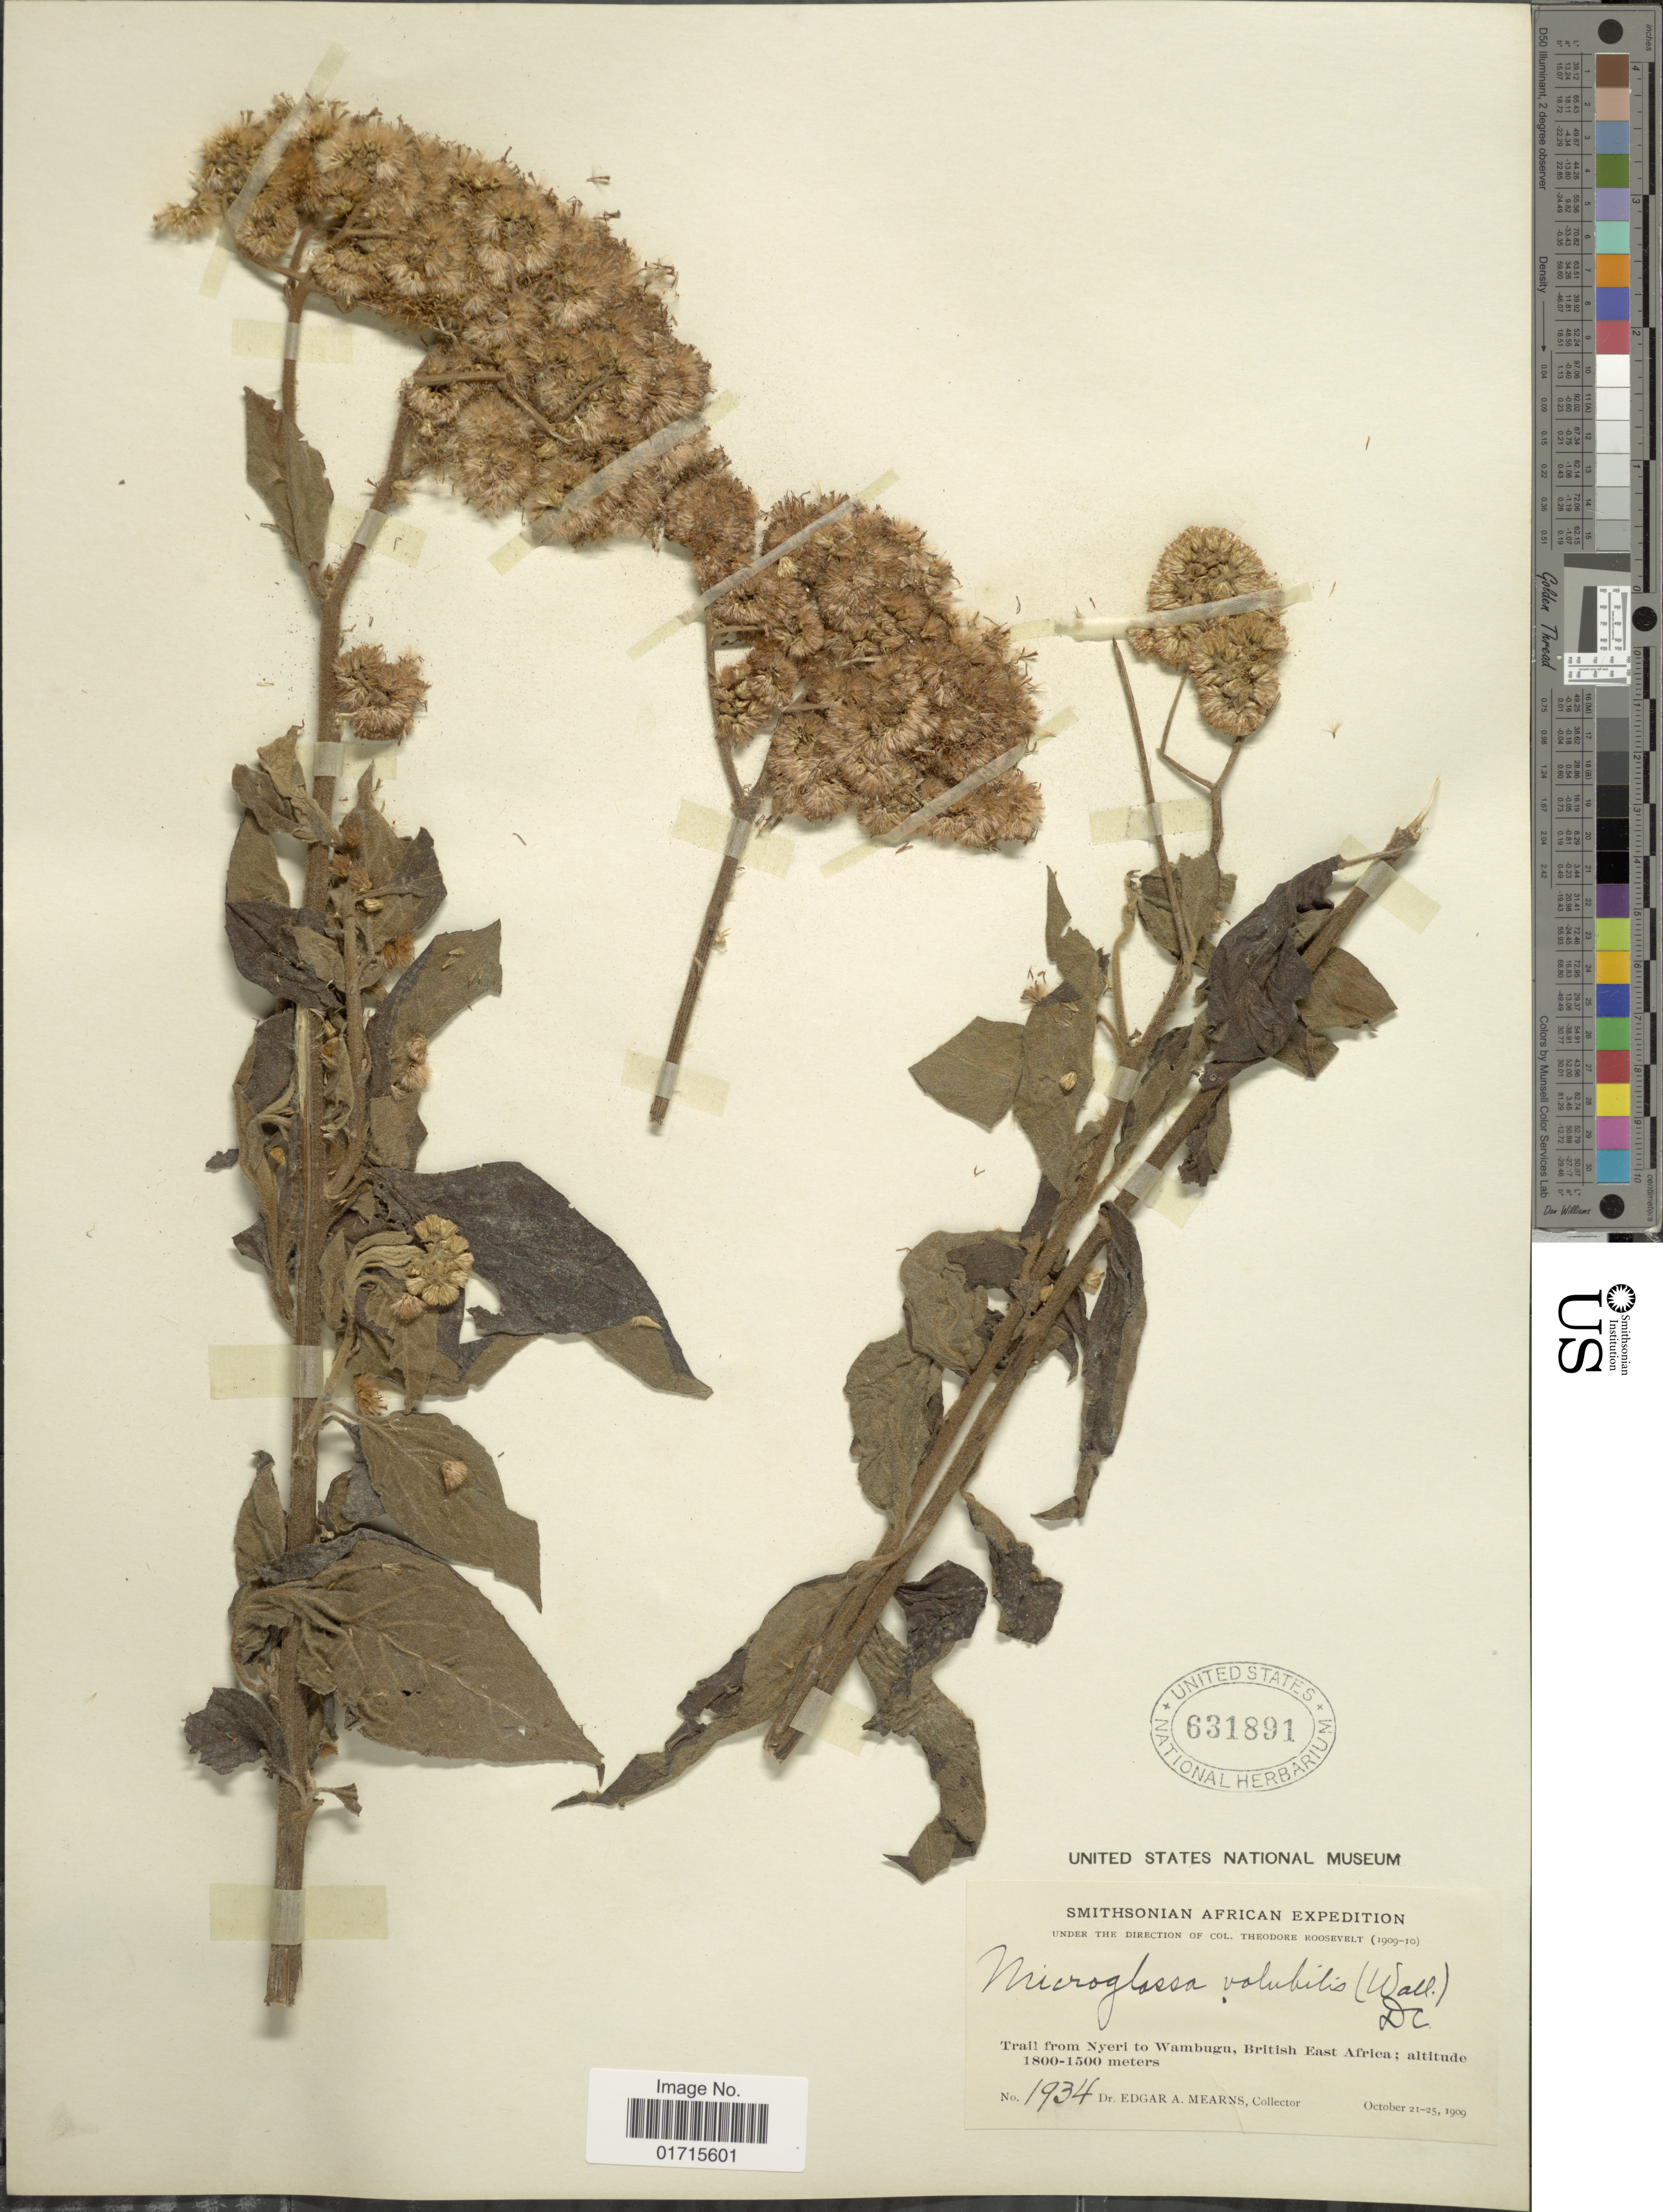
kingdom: Plantae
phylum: Tracheophyta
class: Magnoliopsida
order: Asterales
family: Asteraceae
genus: Microglossa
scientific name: Microglossa volubilis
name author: DC.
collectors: E. A. Mearns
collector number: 1934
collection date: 1909-10-21/1909-10-25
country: Uganda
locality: Trail from Nyeri to Wambugu, British East Africa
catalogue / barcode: US 631891